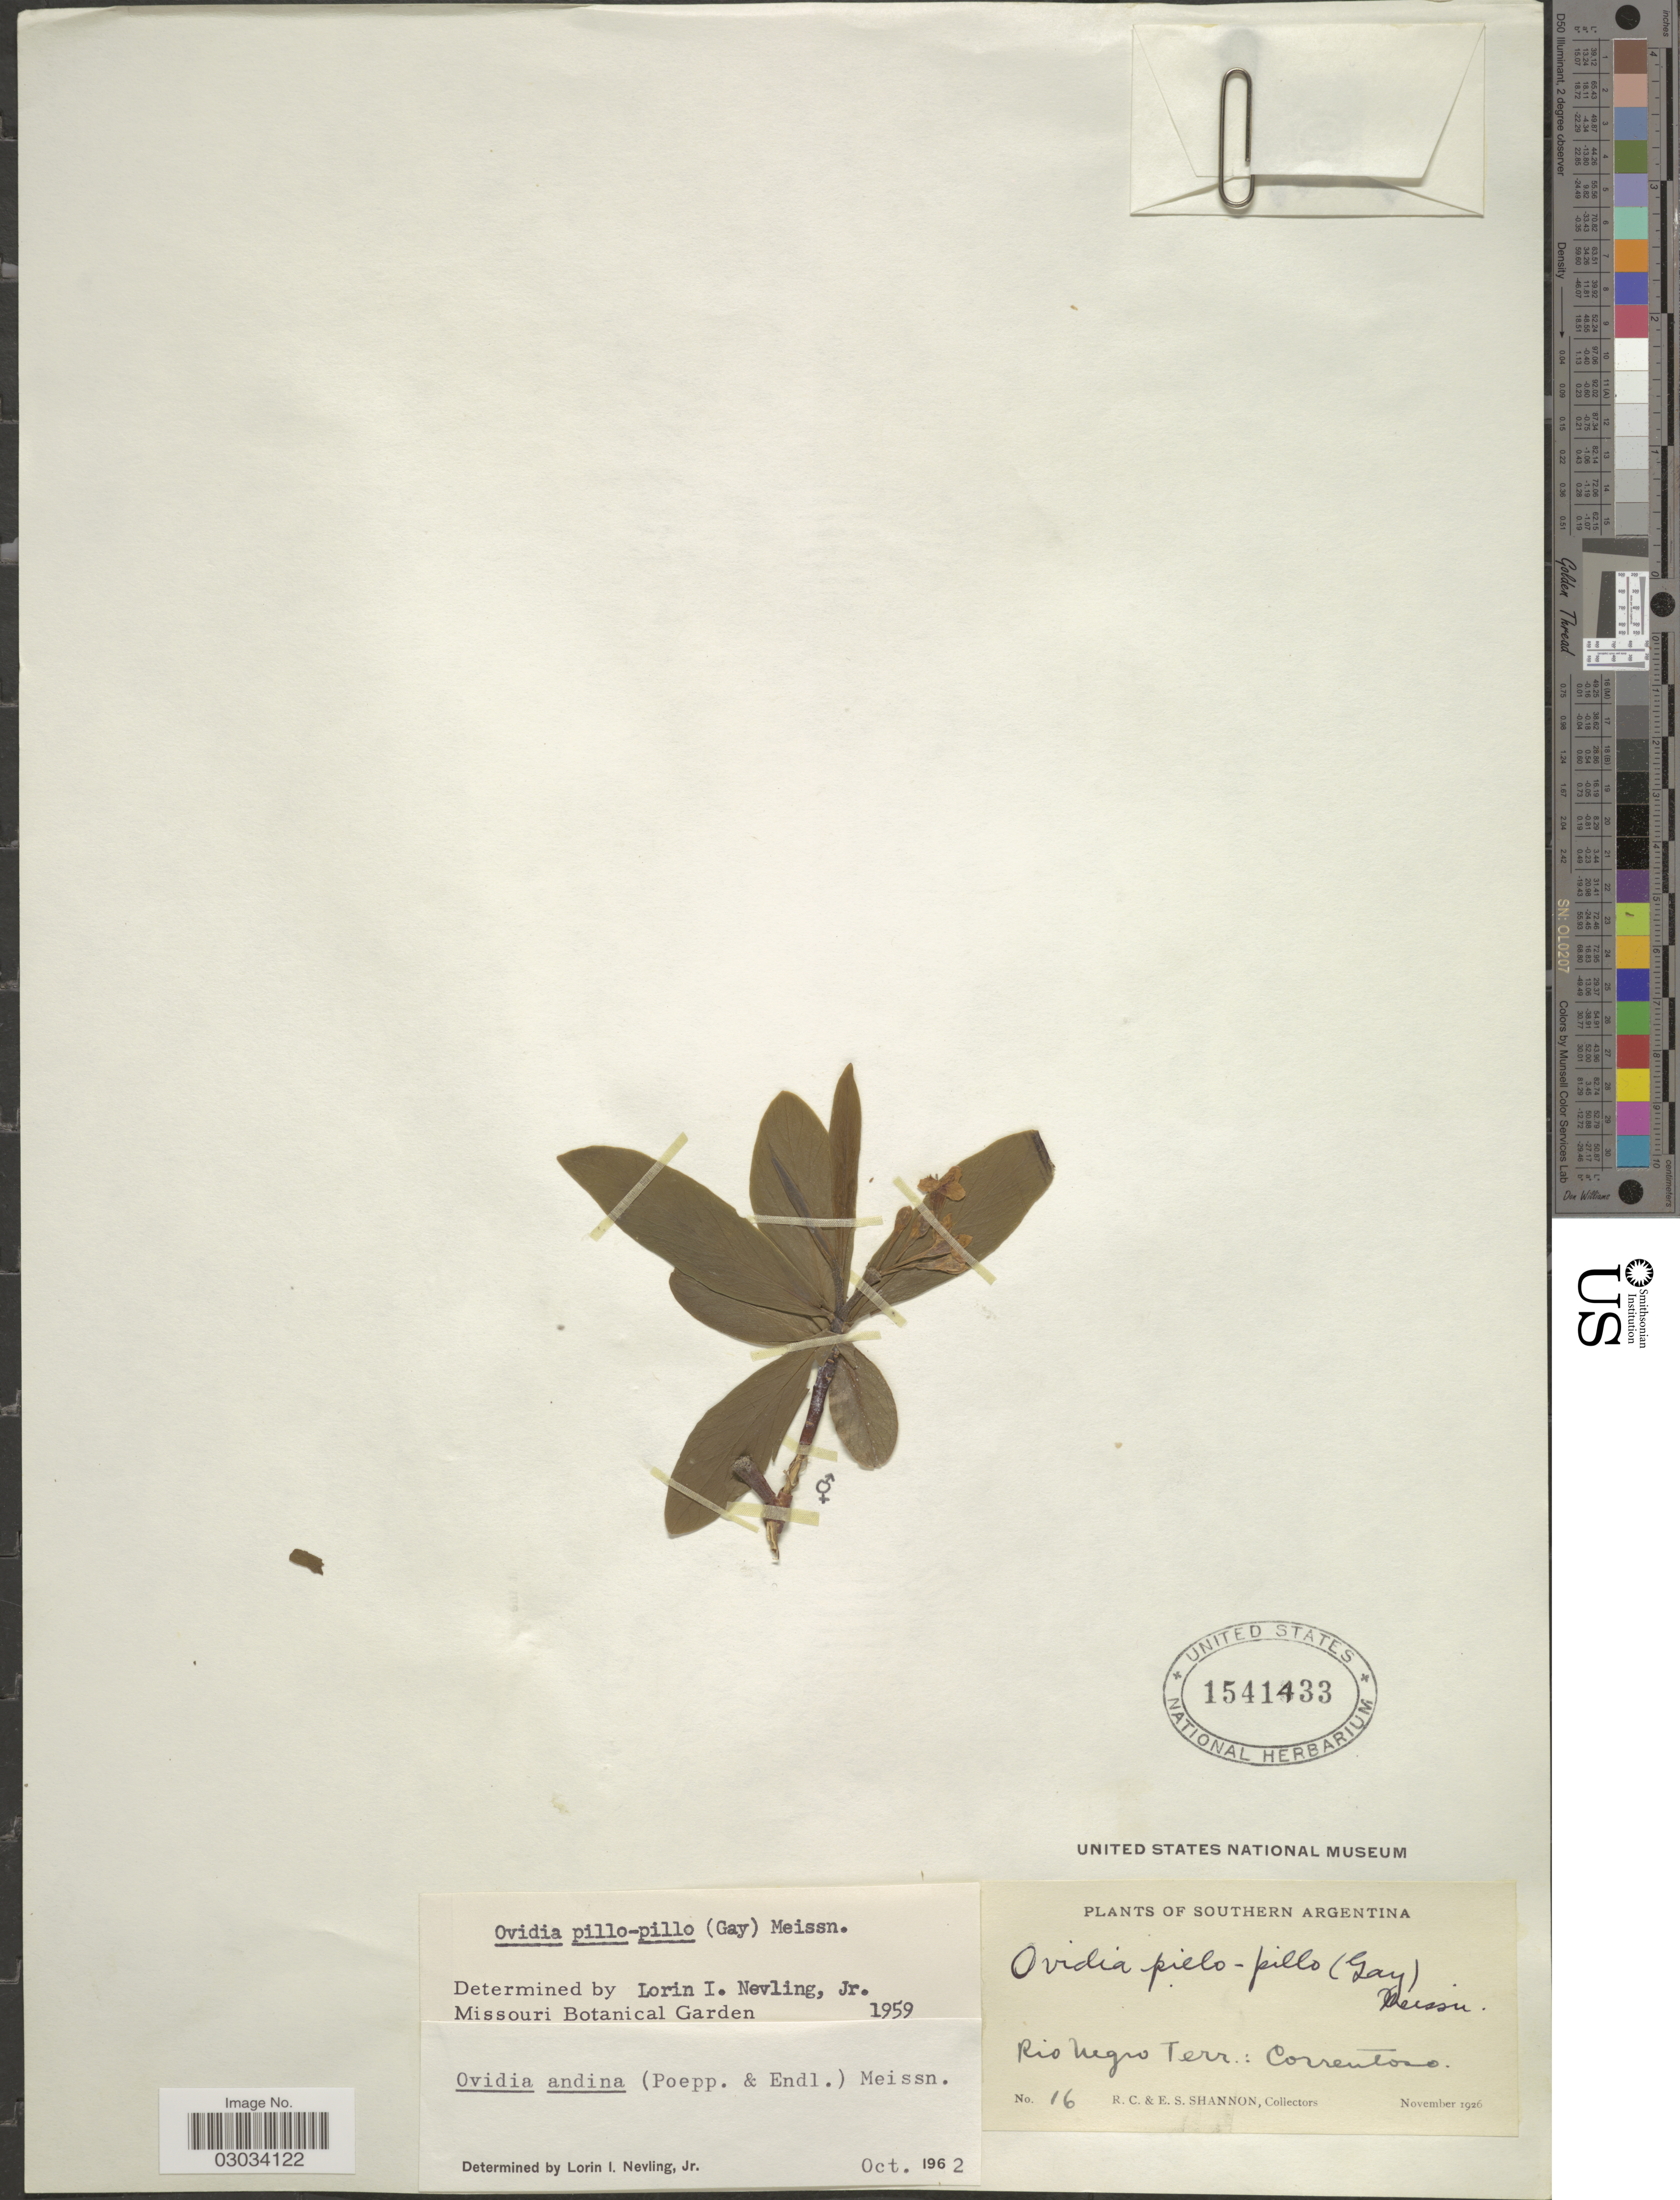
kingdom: Plantae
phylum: Tracheophyta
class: Magnoliopsida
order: Malvales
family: Thymelaeaceae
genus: Ovidia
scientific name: Ovidia andina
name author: (Poepp. & Endl.) Meisn.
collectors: R. Shannon & E. Shannon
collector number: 16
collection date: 1926-11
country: Argentina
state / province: Rio Negro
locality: Southern Argentina. Rio Negro Terr.: Correntoso.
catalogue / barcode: US 1541433